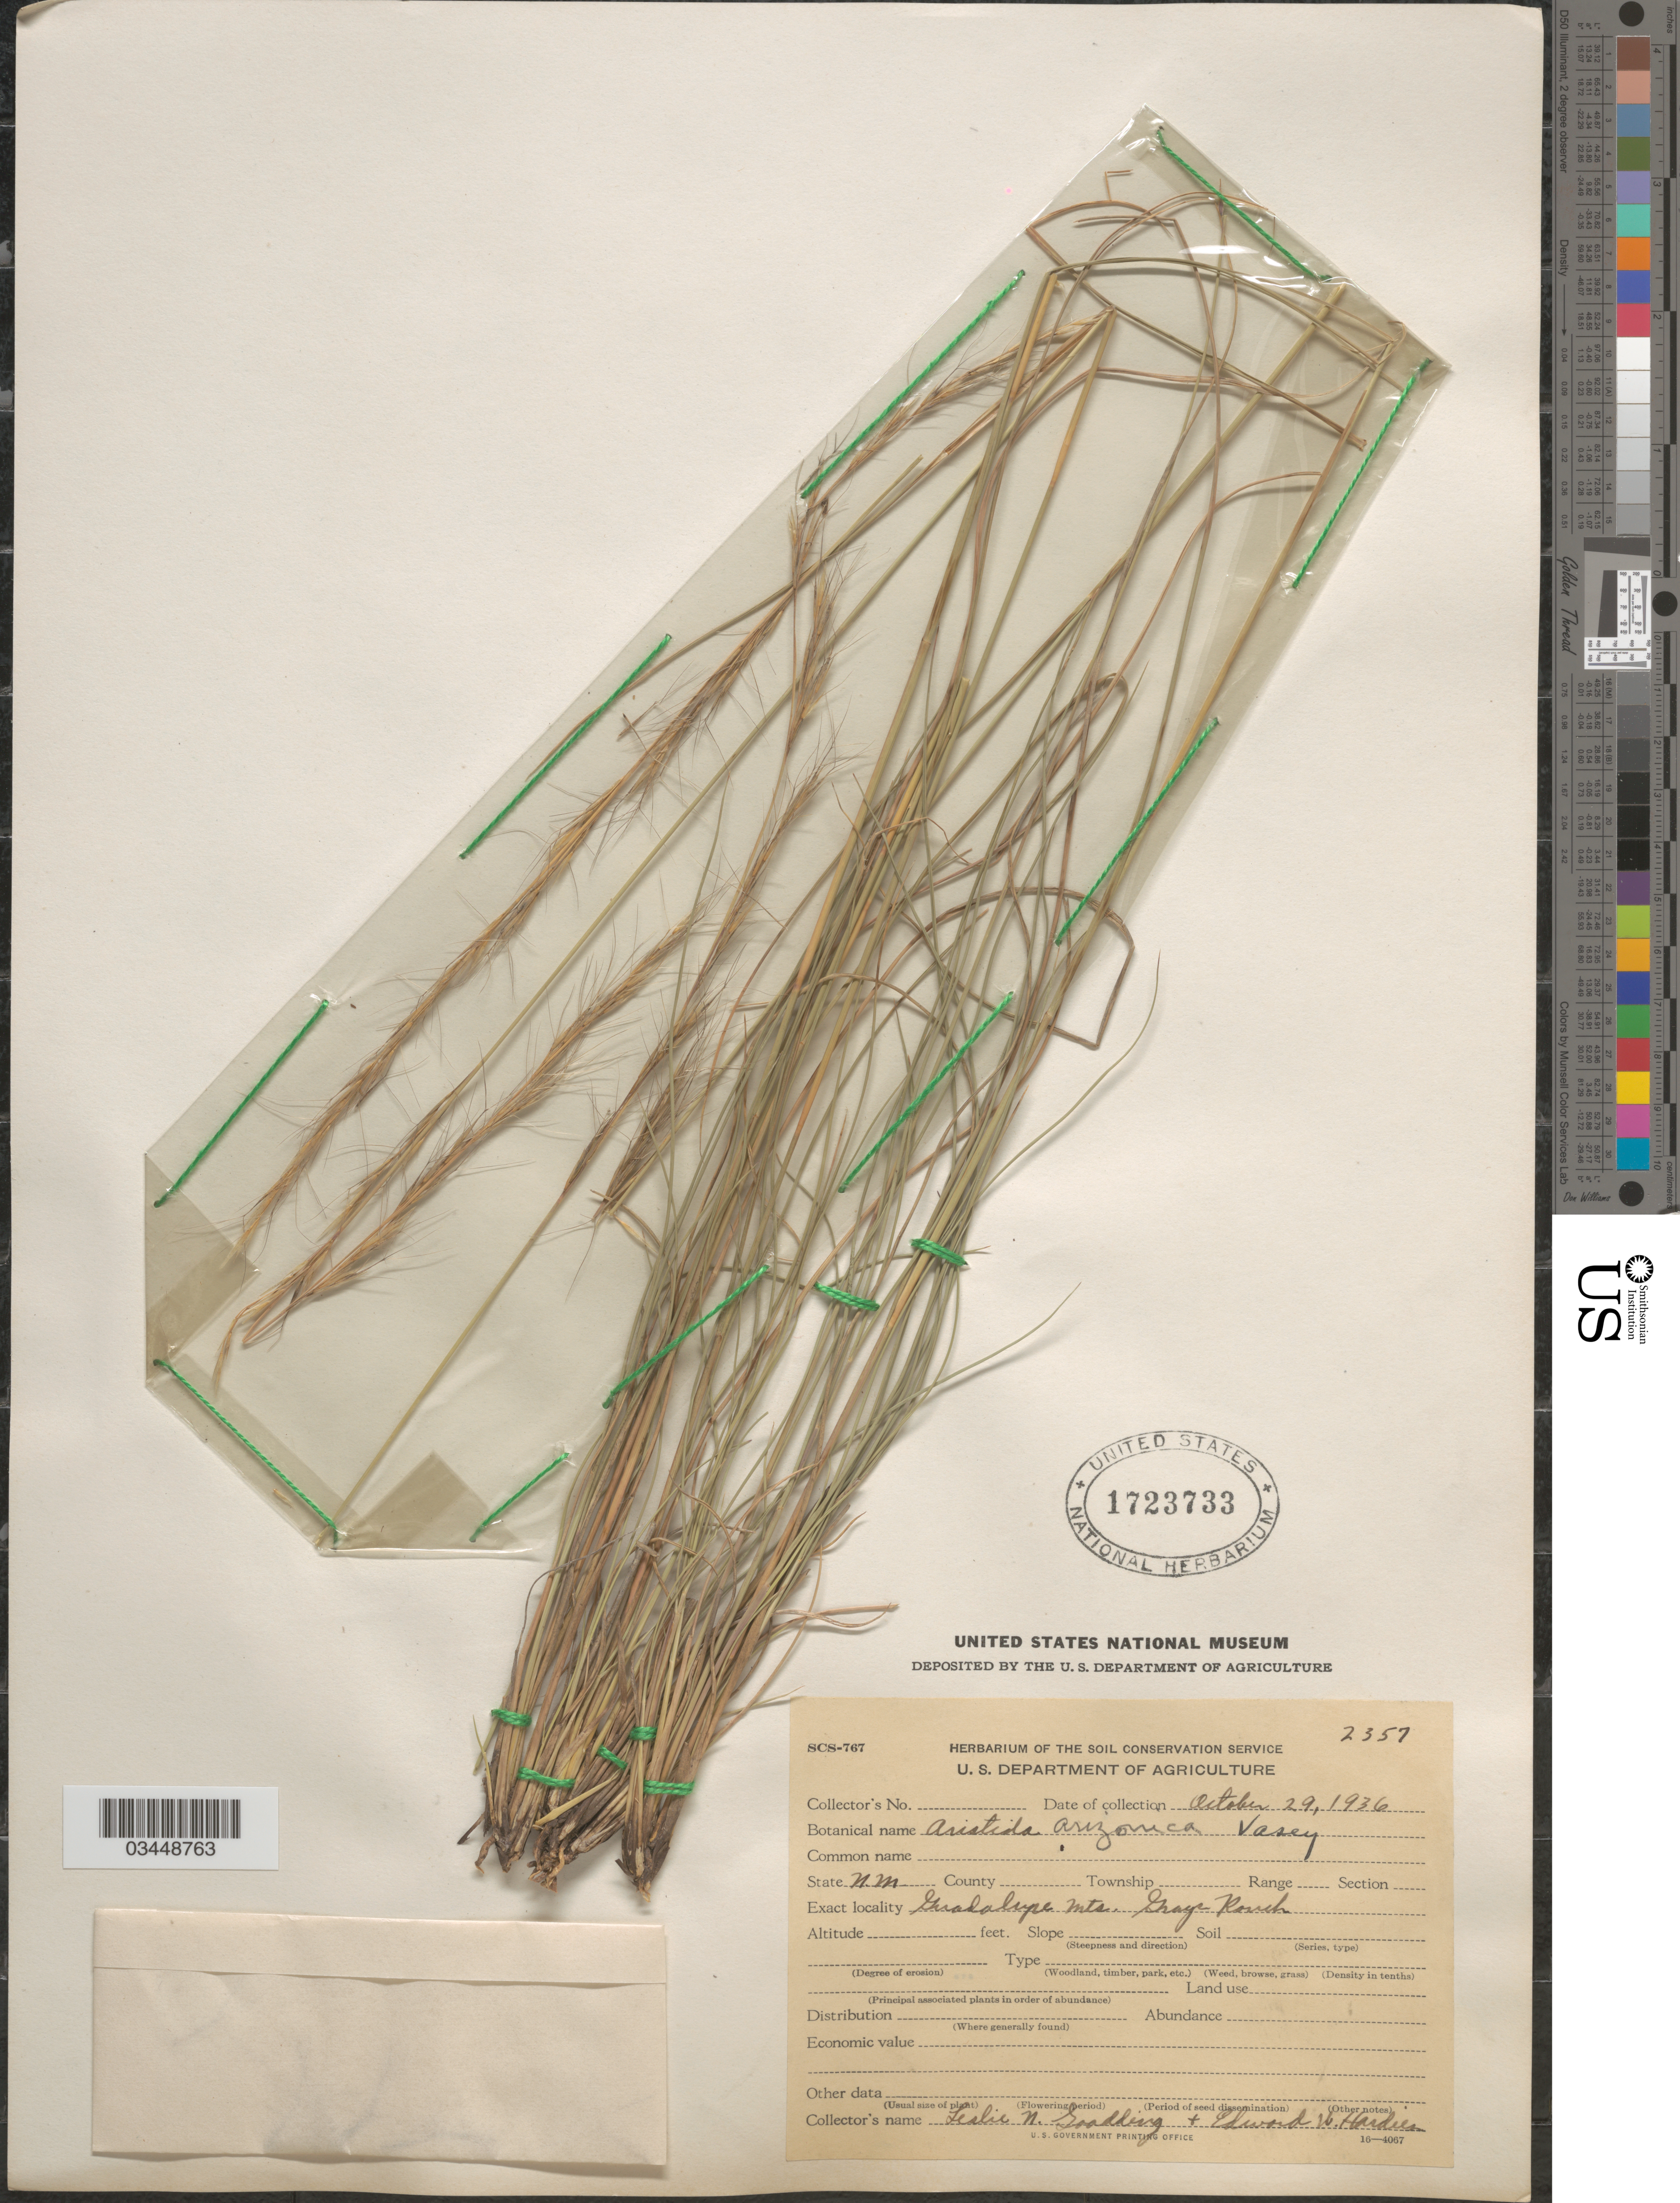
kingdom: Plantae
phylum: Tracheophyta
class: Liliopsida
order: Poales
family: Poaceae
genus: Aristida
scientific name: Aristida arizonica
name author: Vasey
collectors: L. N. Goodding & E. Hardin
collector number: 2357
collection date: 1936-10-29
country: United States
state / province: New Mexico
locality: Guadalupe Mts. Gaye Ranch.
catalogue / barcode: US 1723733